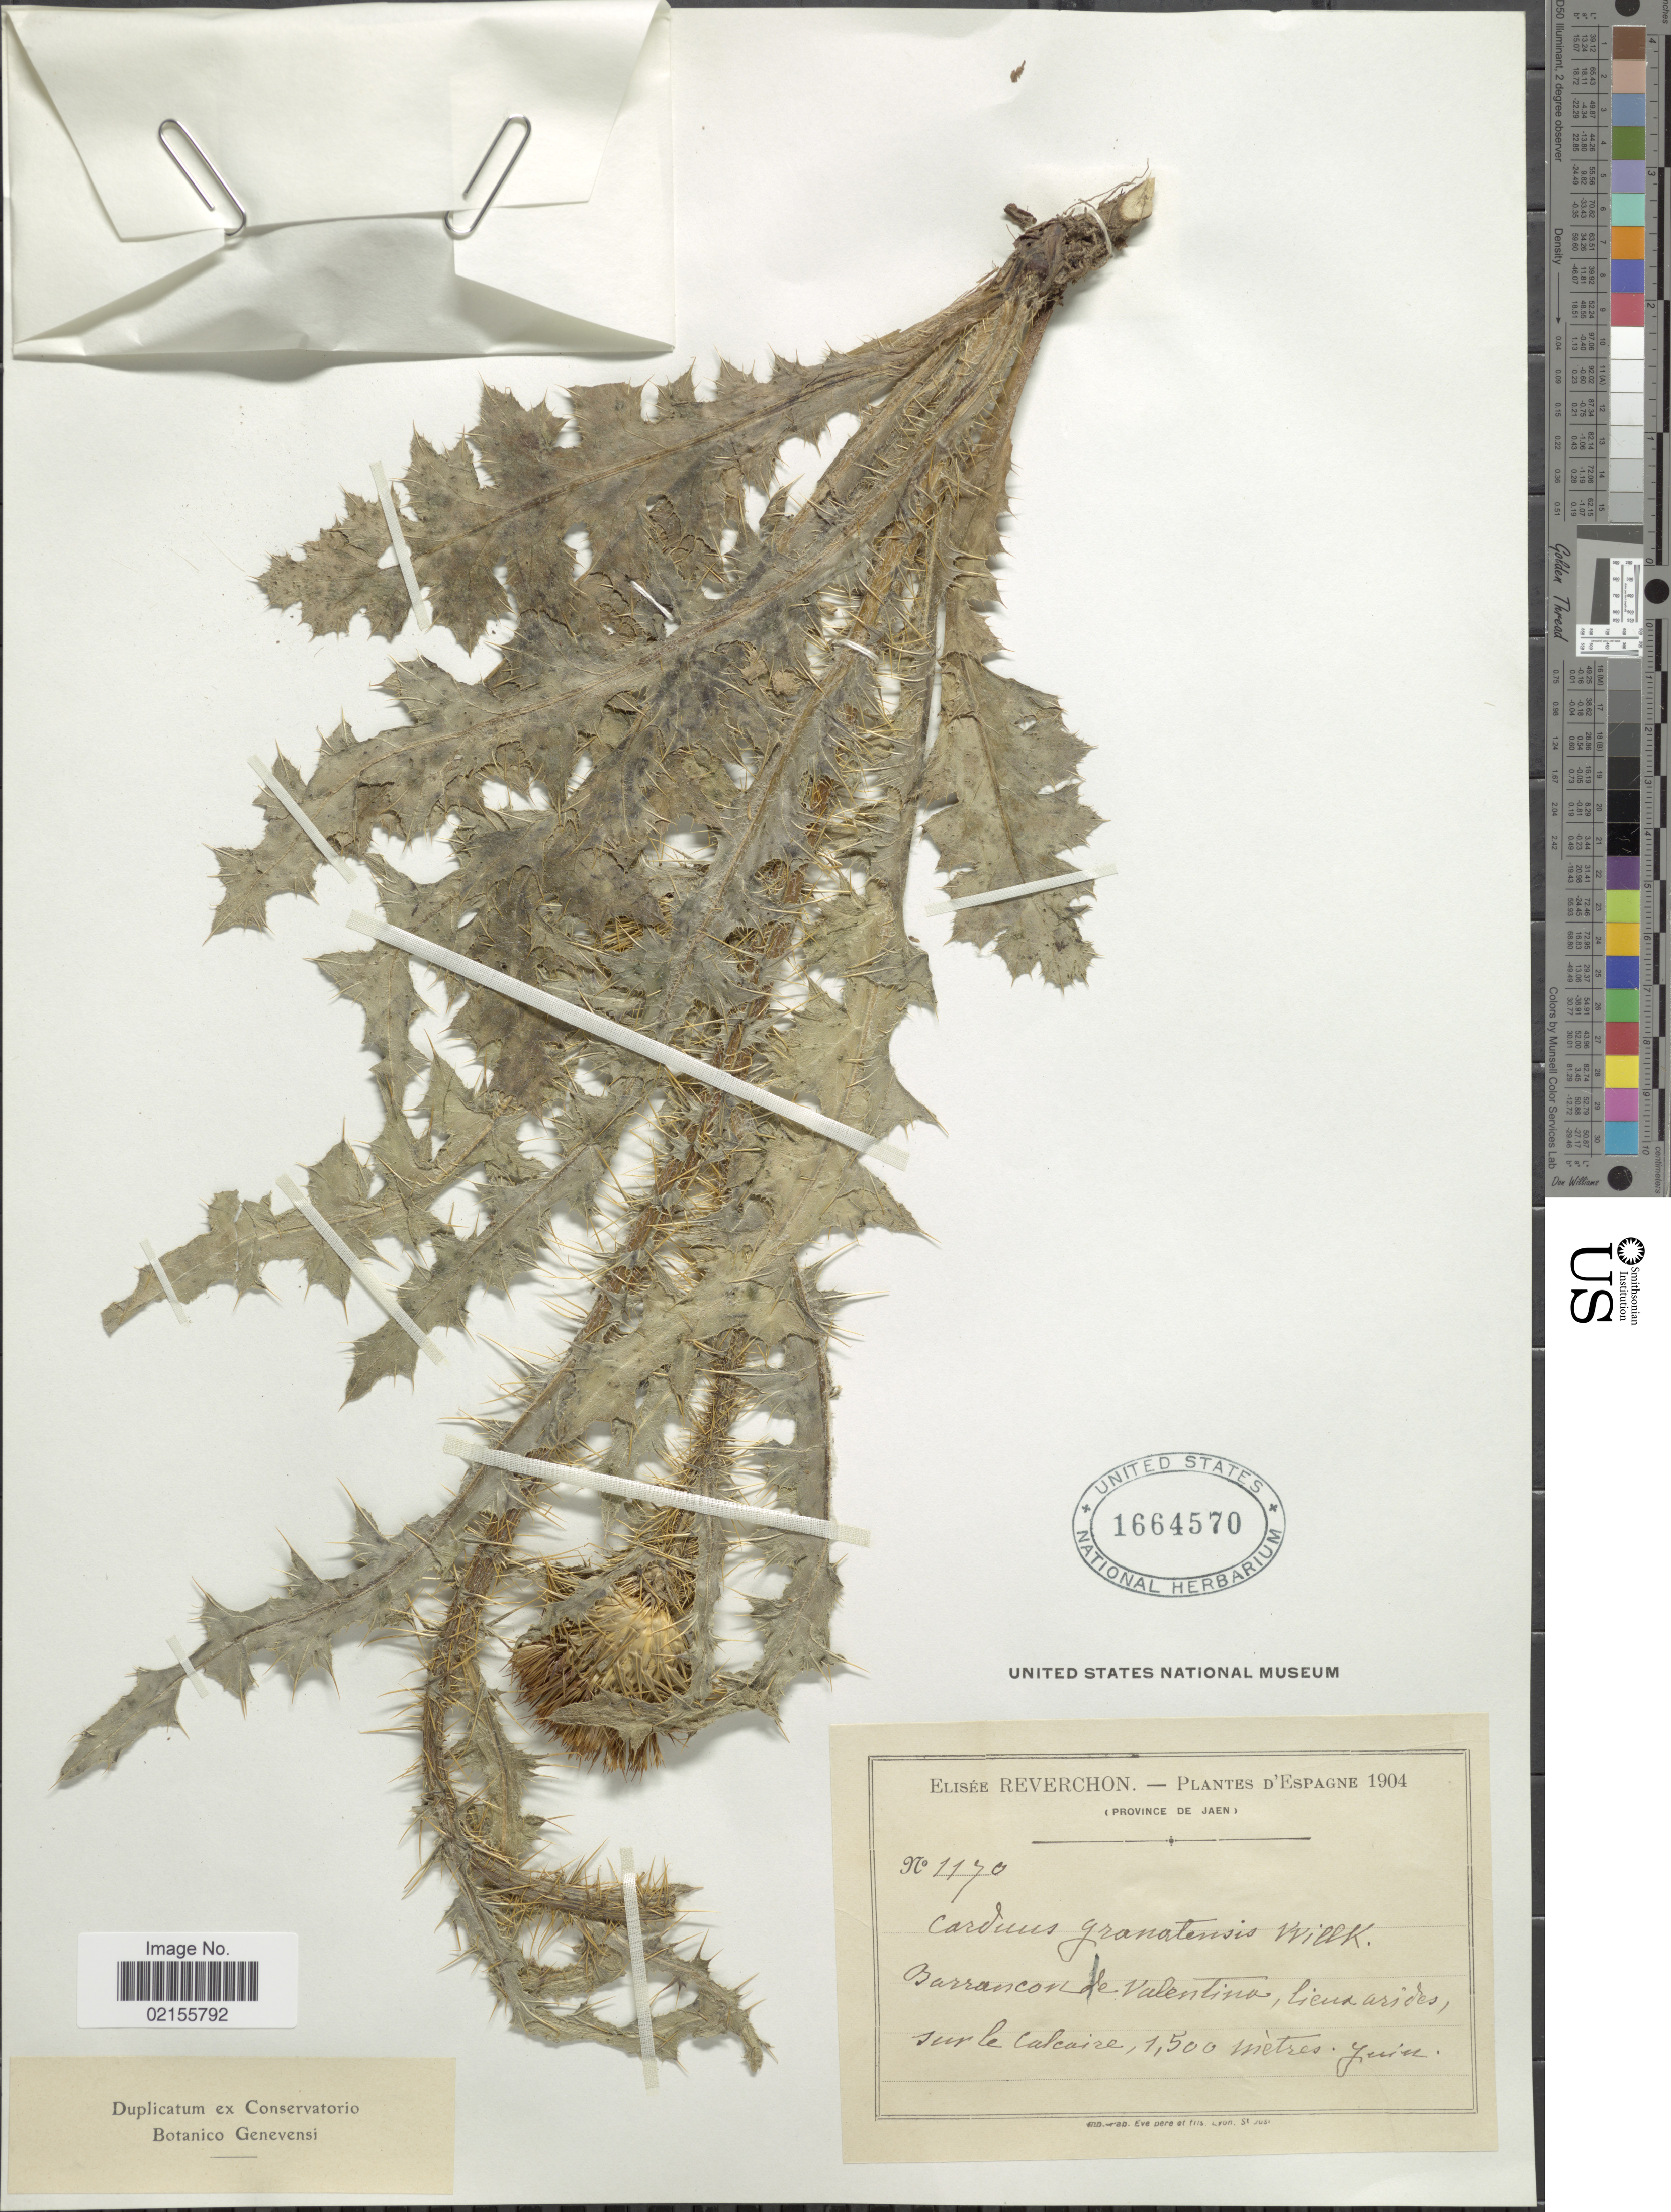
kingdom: Plantae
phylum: Tracheophyta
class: Magnoliopsida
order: Asterales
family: Asteraceae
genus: Carduus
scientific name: Carduus nutans subsp. granatensis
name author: (Willk.) O. Bolòs & Vigo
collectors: E. Reverchon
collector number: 1170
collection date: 1904-06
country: Spain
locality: Province de Jaen, Barranca de Valentino, lieux arrides su le calcaire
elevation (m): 1500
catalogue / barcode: US 1664570